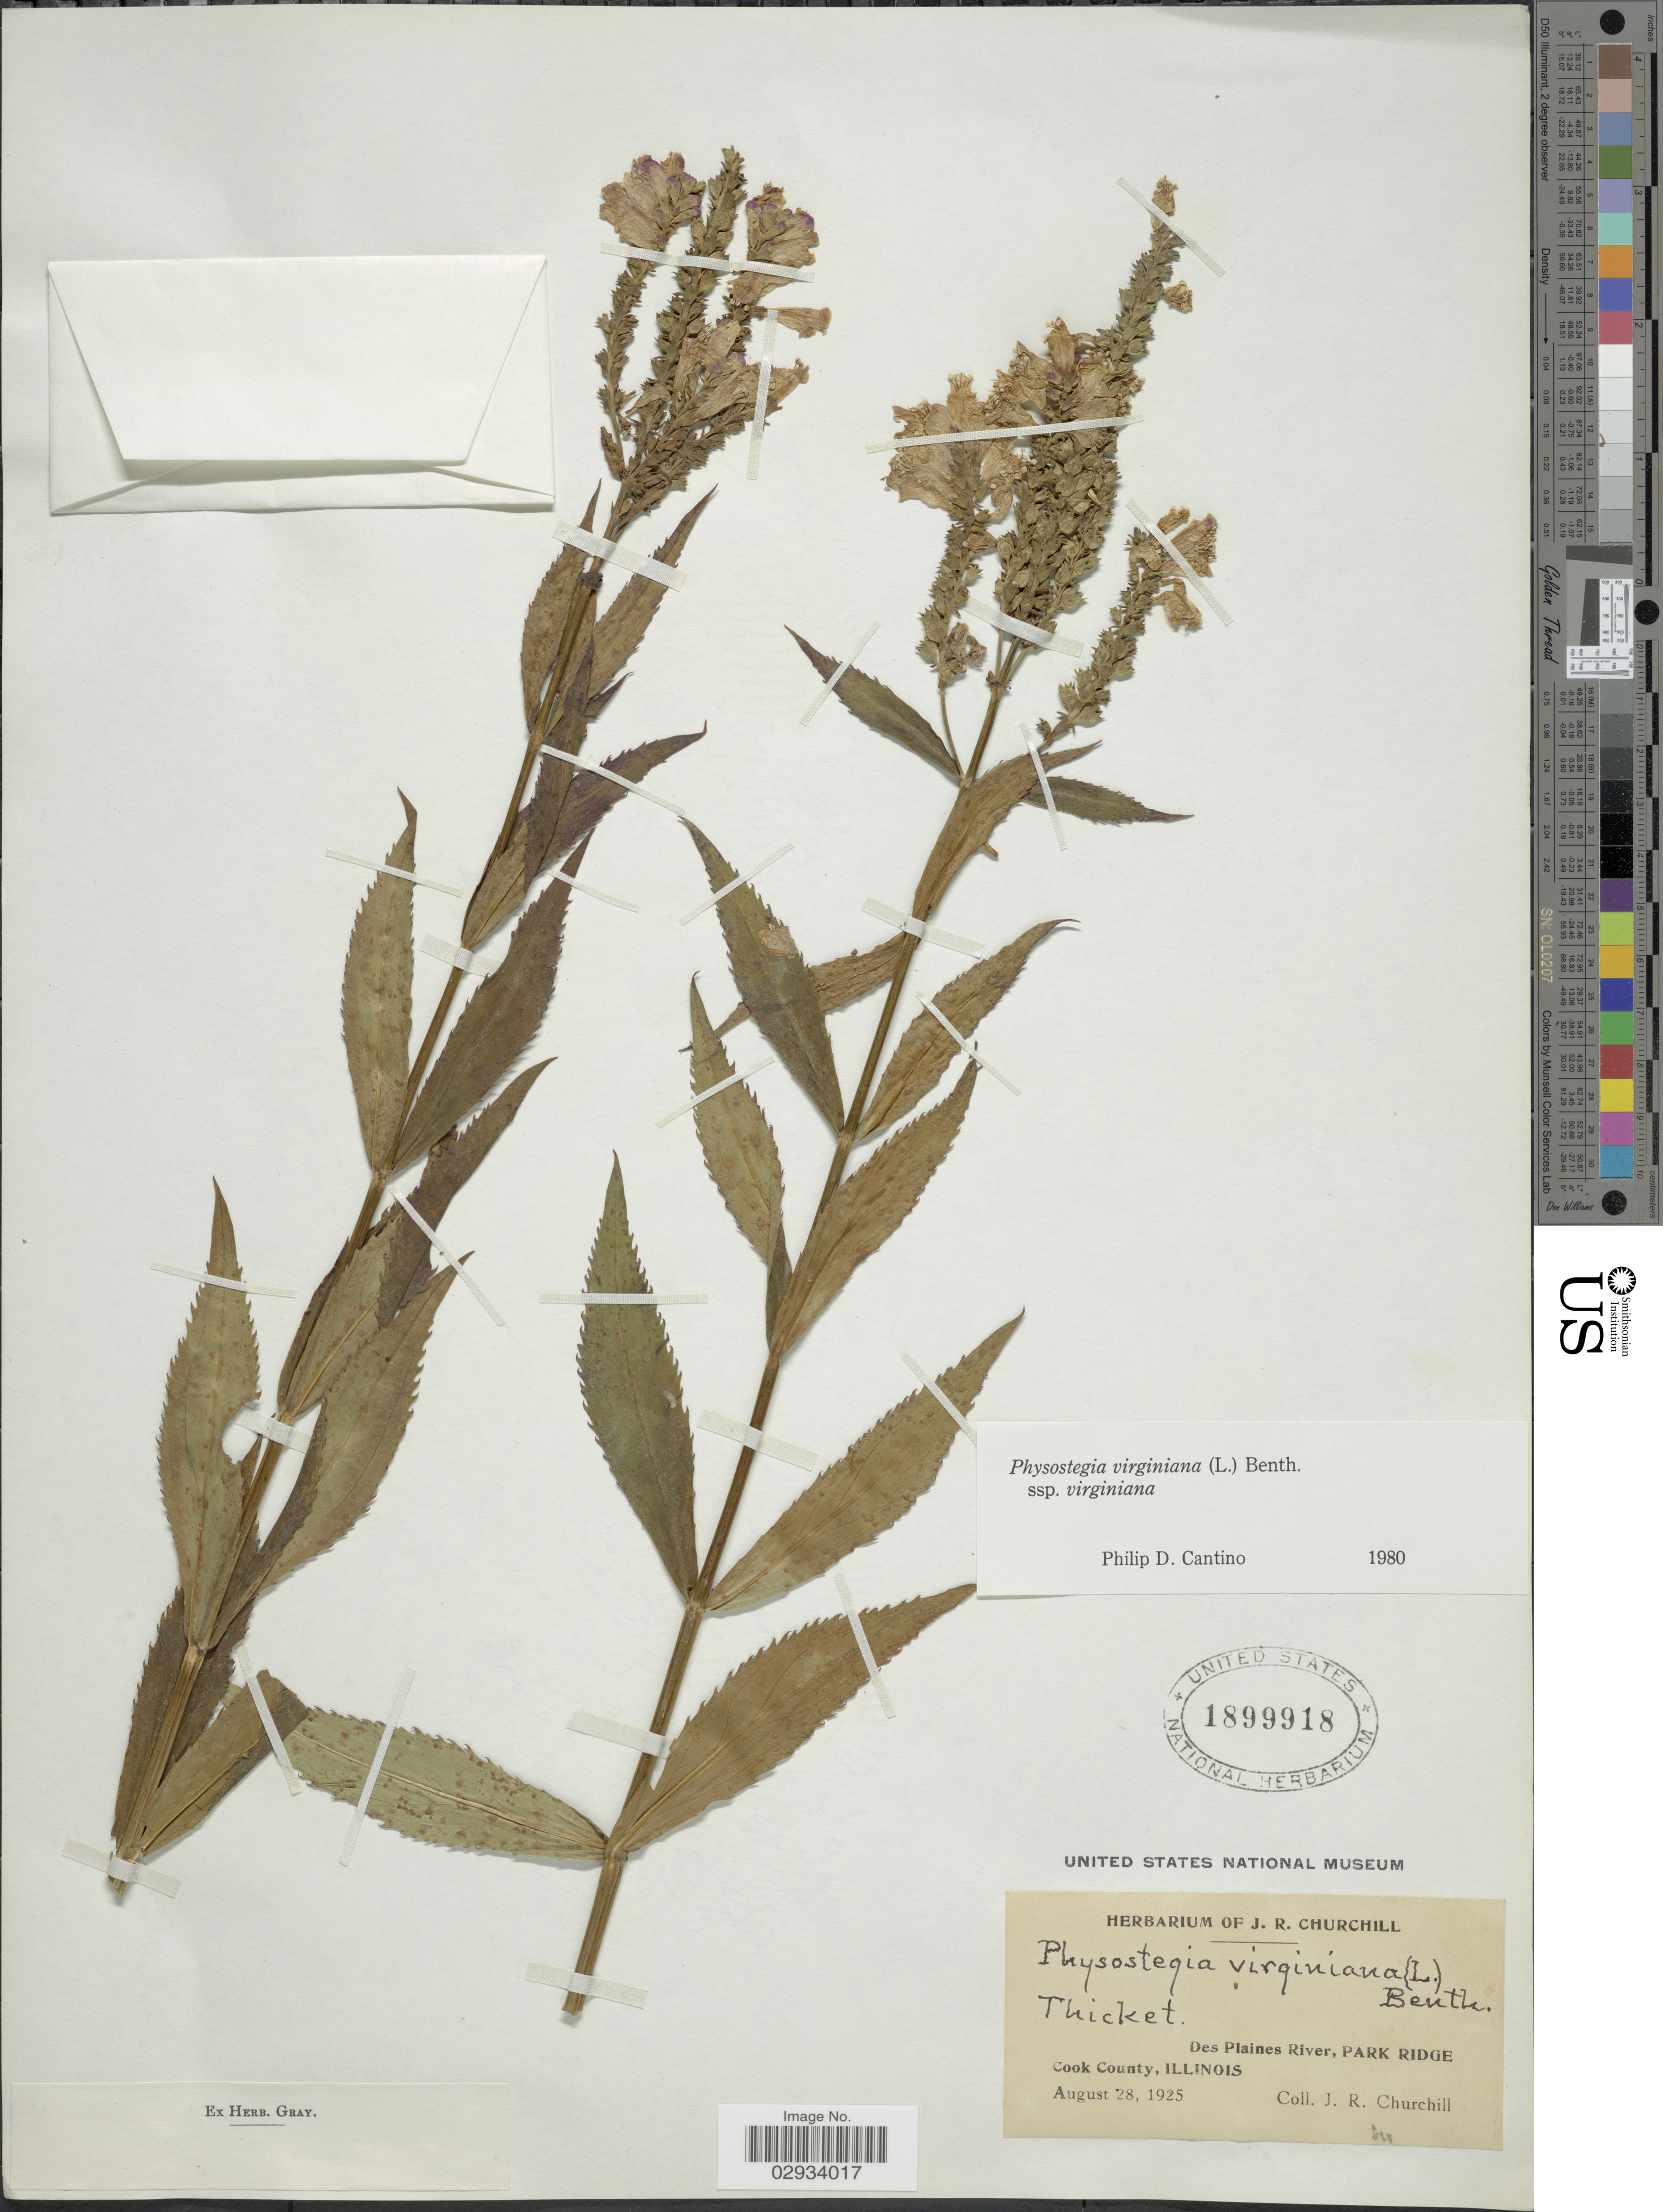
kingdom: Plantae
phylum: Tracheophyta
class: Magnoliopsida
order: Lamiales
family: Lamiaceae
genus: Physostegia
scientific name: Physostegia virginiana subsp. virginiana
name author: (L.) Benth.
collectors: J. Churchill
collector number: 64*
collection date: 1925-08-28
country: United States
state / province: Illinois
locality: Des Plaines River, Park Ridge, Cook County, Illinois.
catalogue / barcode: US 1899918